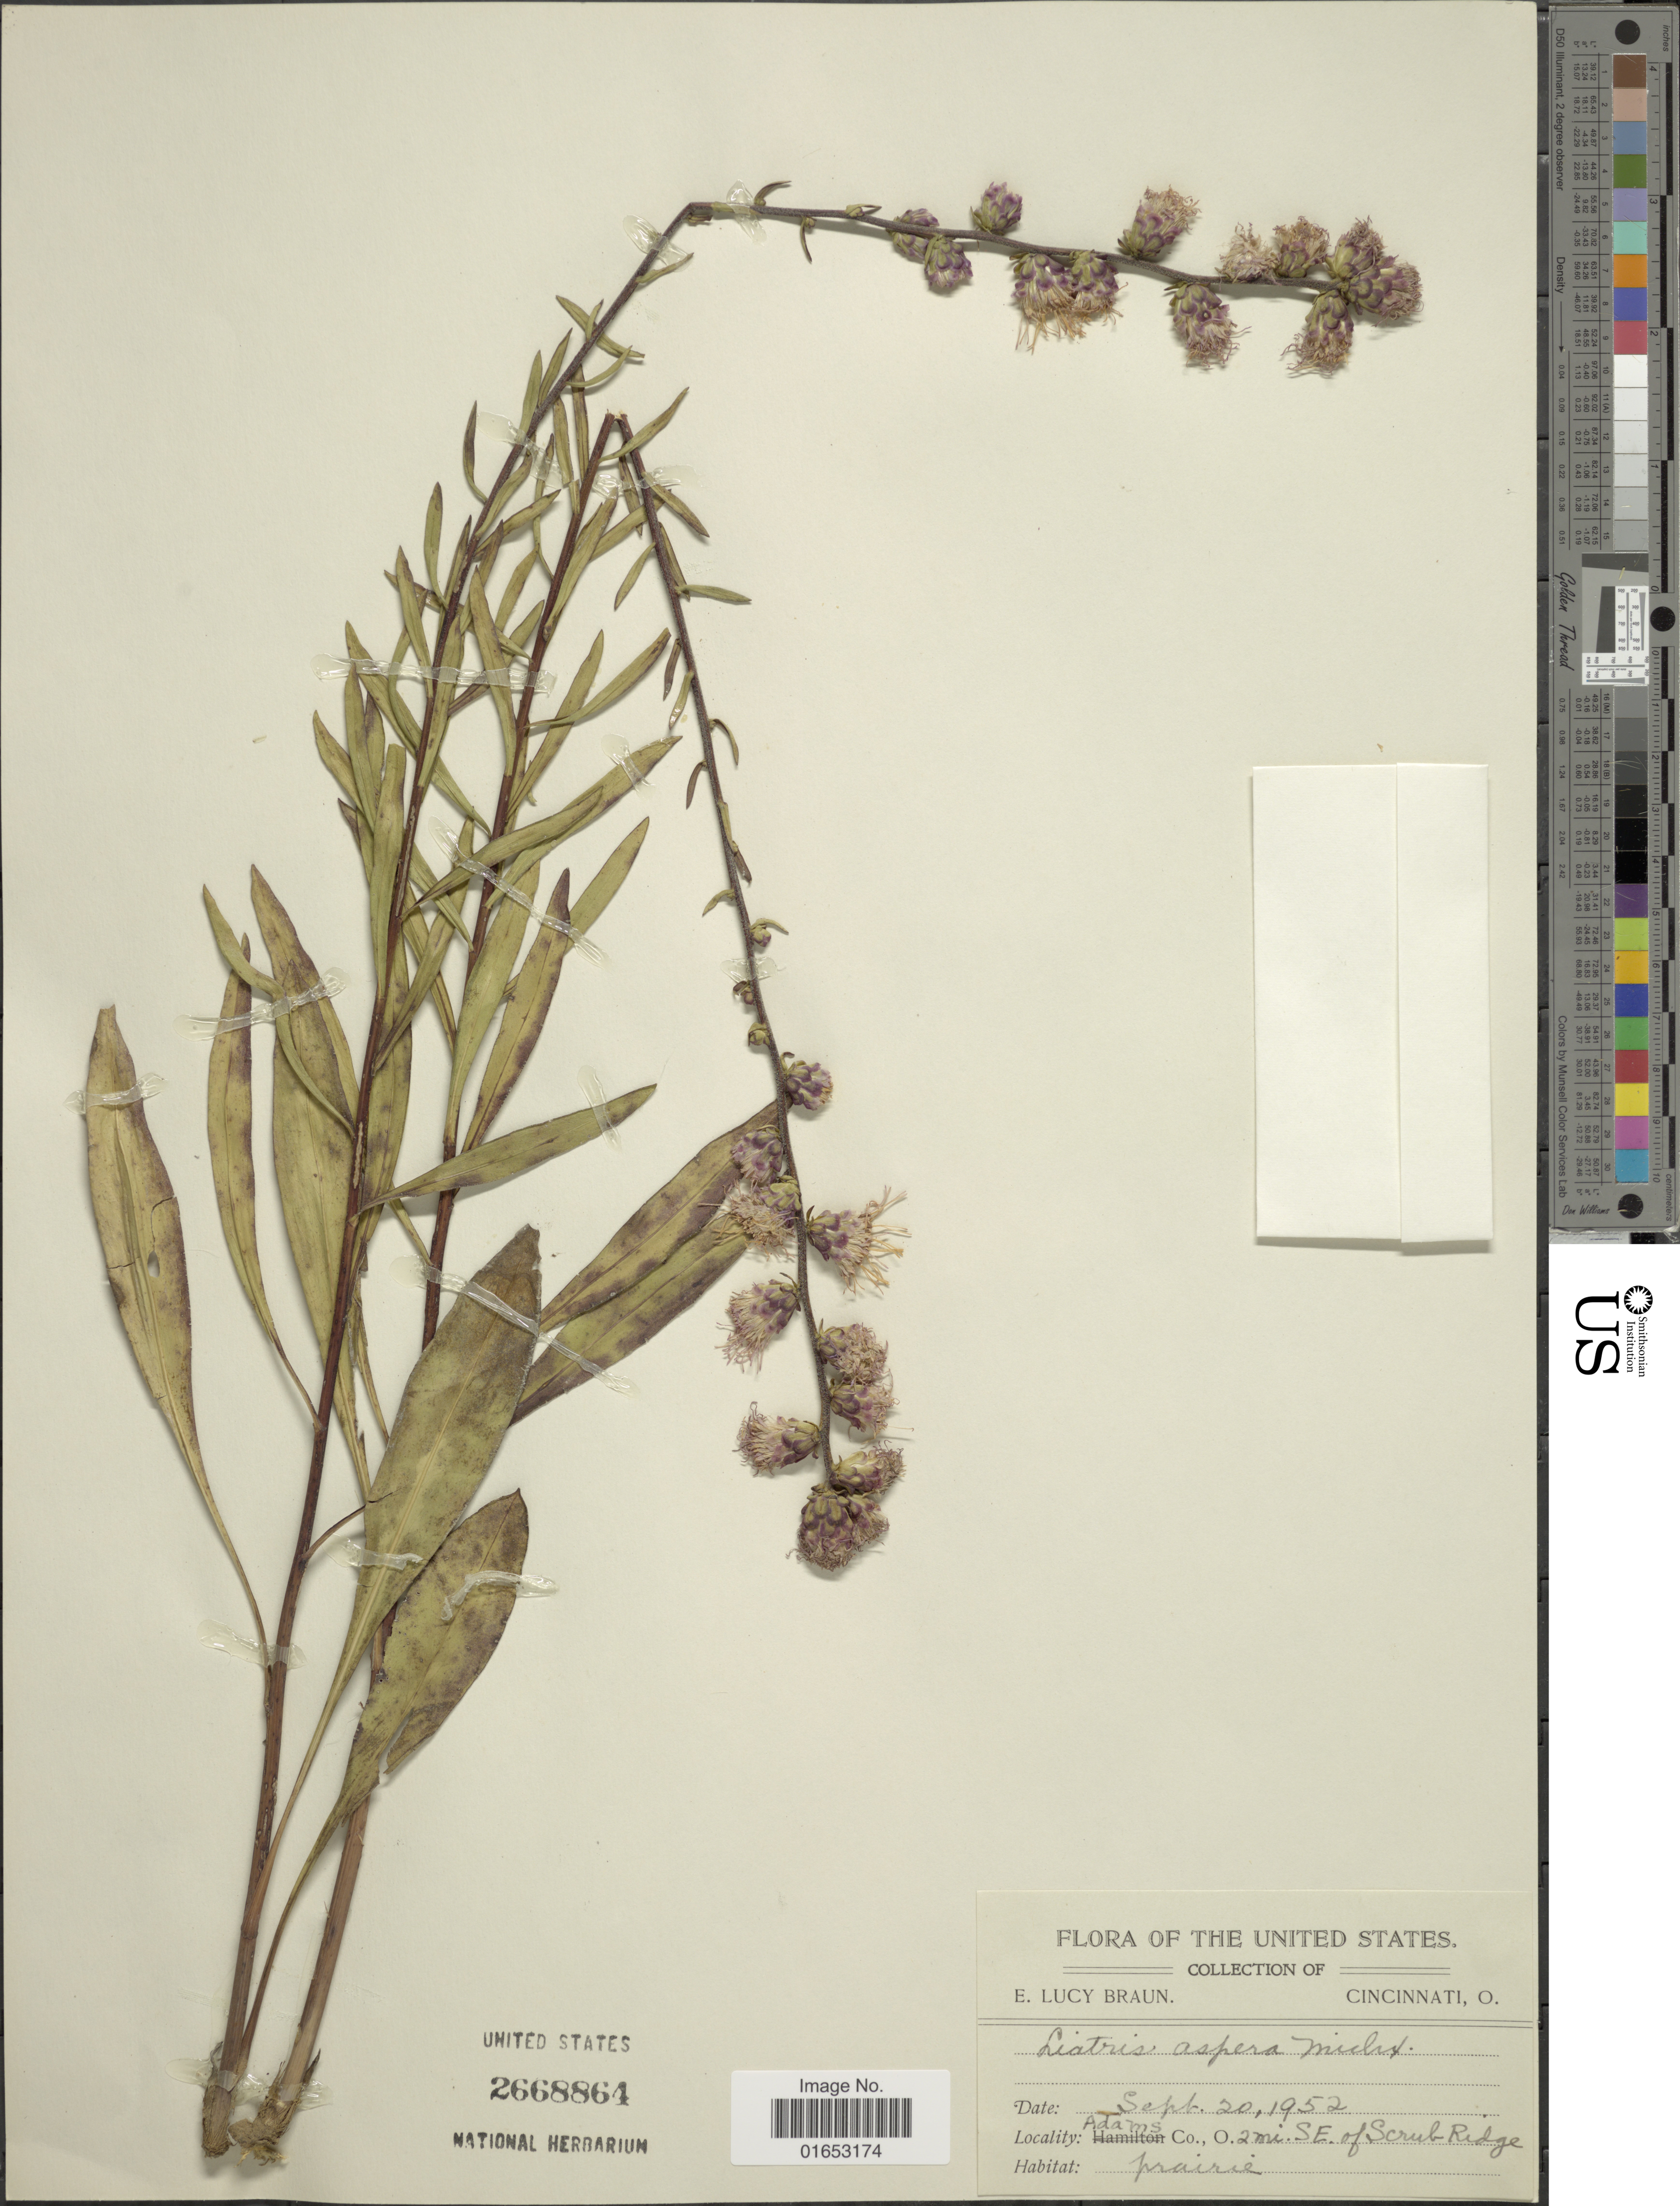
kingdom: Plantae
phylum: Tracheophyta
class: Magnoliopsida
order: Asterales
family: Asteraceae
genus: Liatris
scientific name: Liatris aspera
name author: Michx.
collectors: E. L. Braun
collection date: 1952-09-20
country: United States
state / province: Ohio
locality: Adams Co., O., 2 mi. SE of Scrub ridge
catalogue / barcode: US 2668864